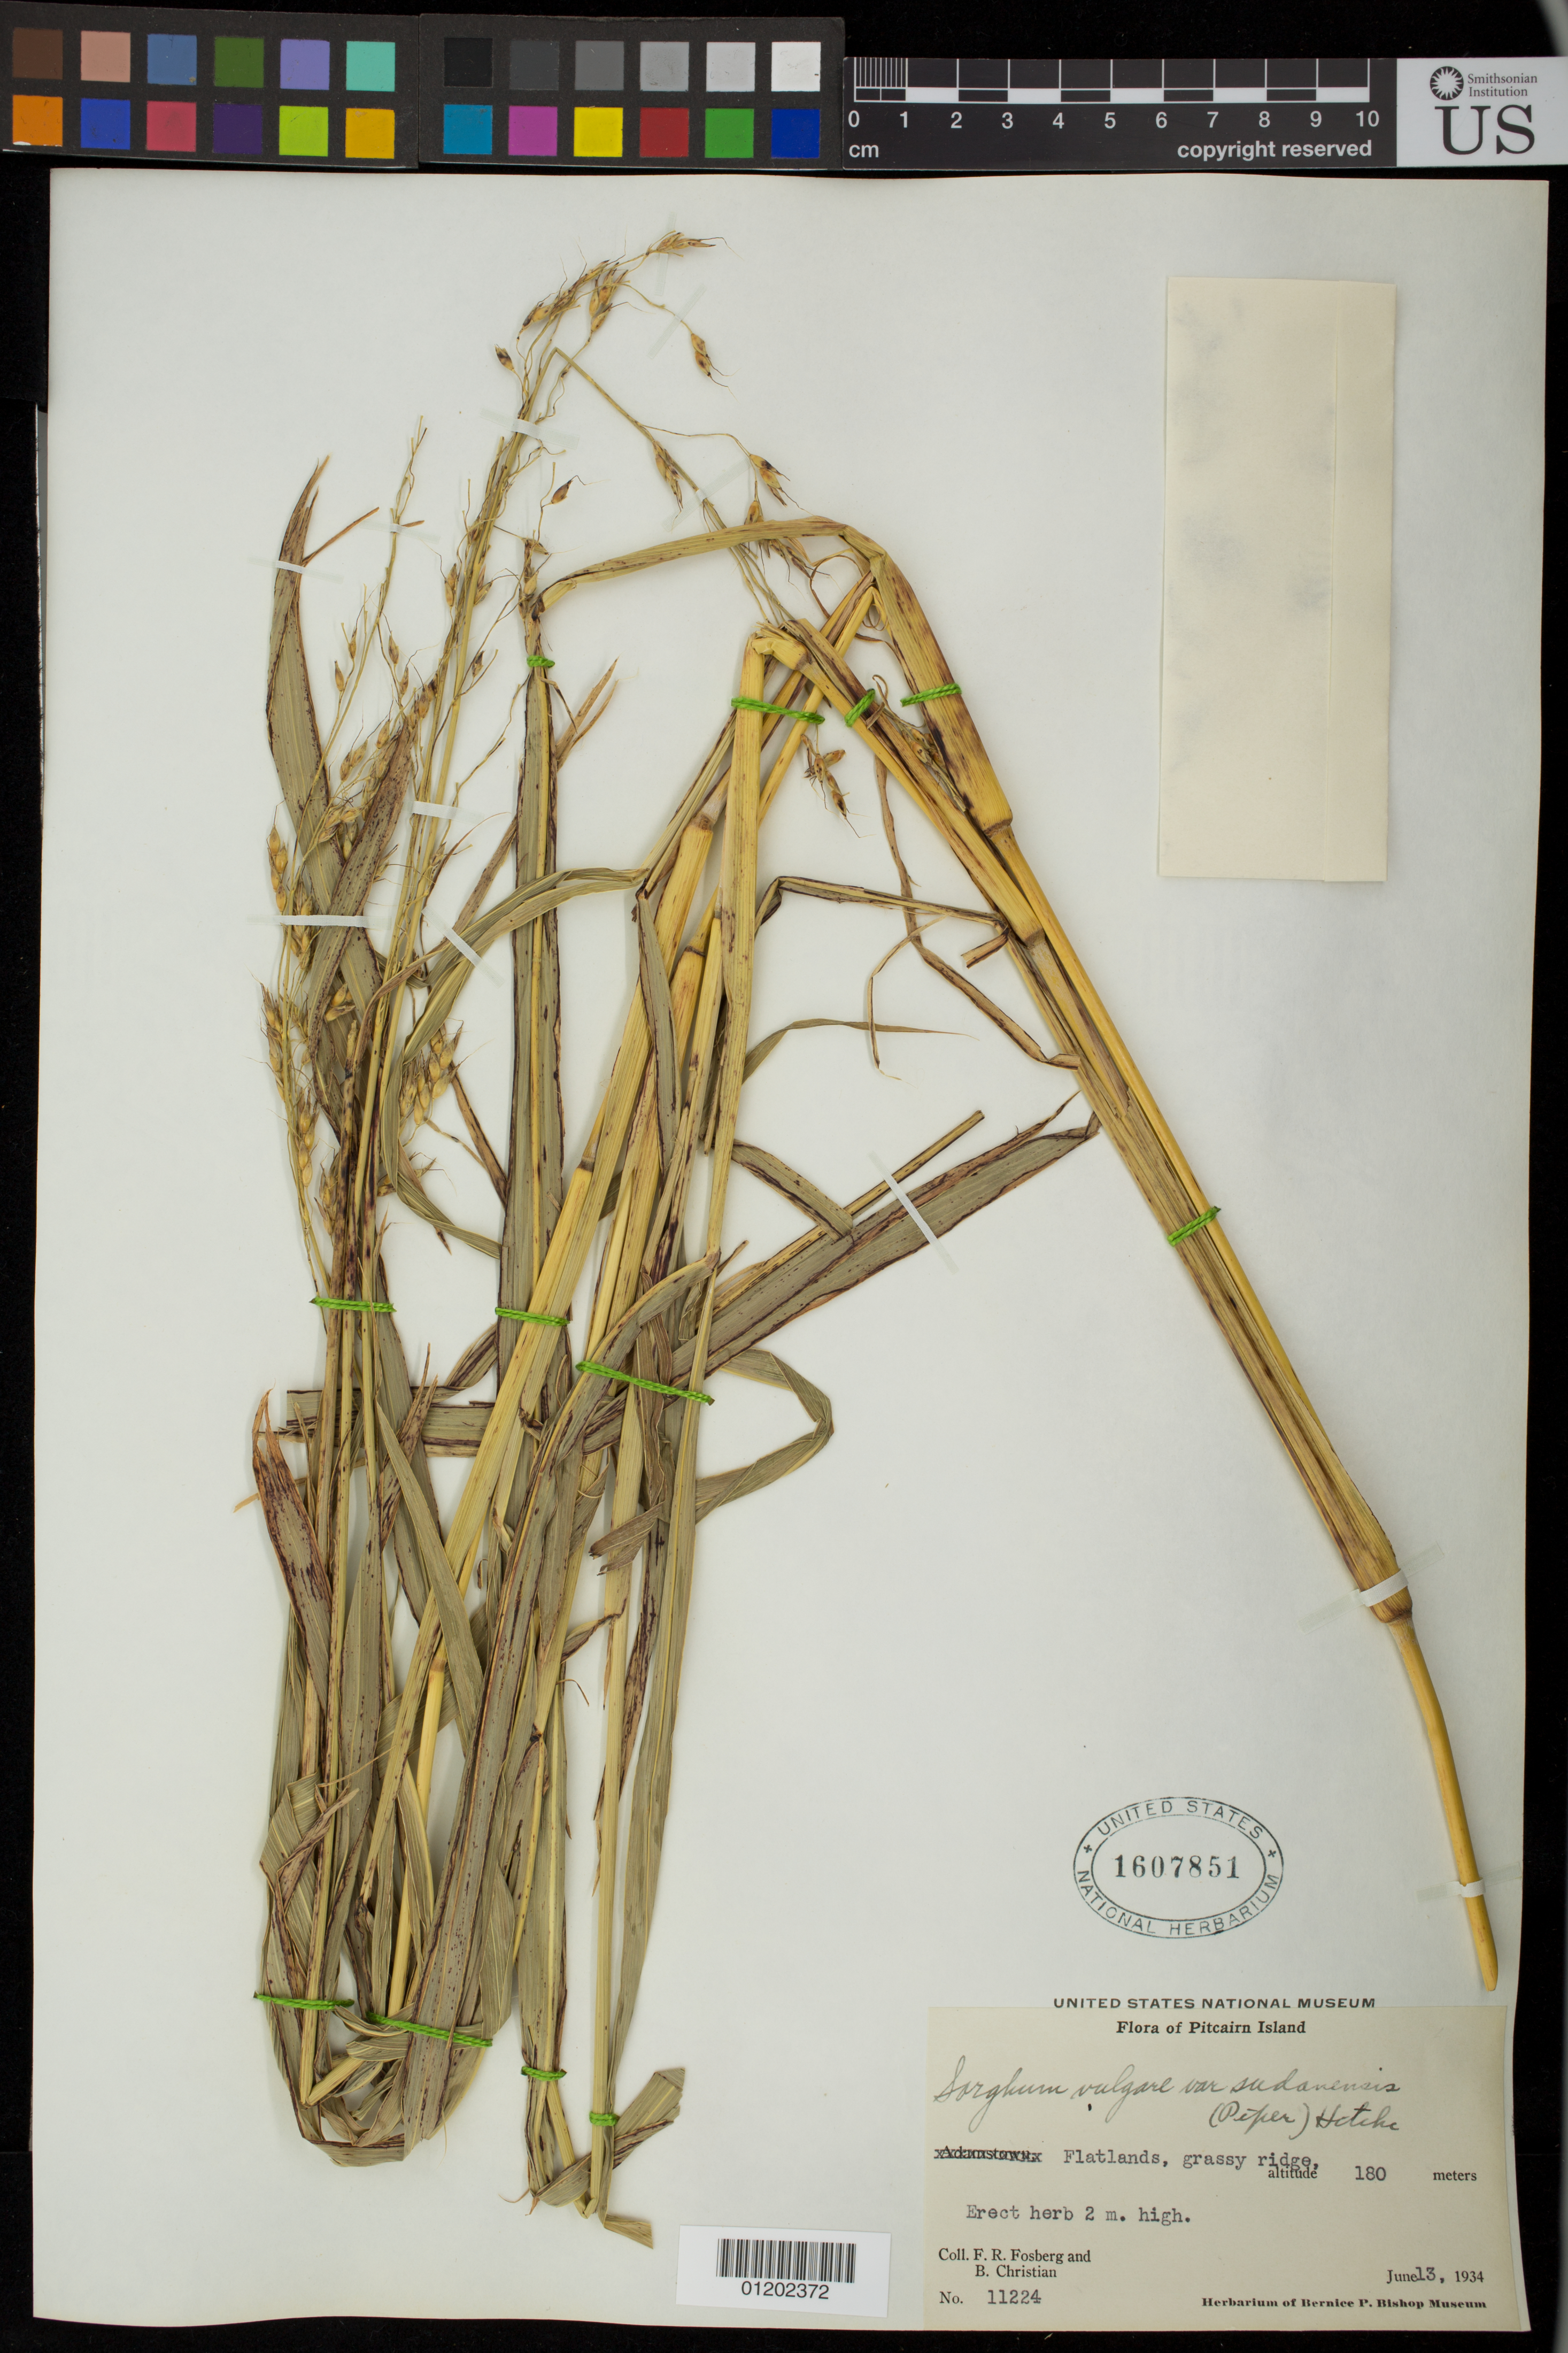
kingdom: Plantae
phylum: Tracheophyta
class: Liliopsida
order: Poales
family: Poaceae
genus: Sorghum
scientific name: Sorghum sudanense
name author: (Piper) Stapf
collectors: F. R. Fosberg & H. Christian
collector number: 11224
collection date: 1934-06-13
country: Pitcairn Islands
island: Pitcairn Island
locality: Flatlands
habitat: Flatlands, grassy ridge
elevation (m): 180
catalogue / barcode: US 1607851